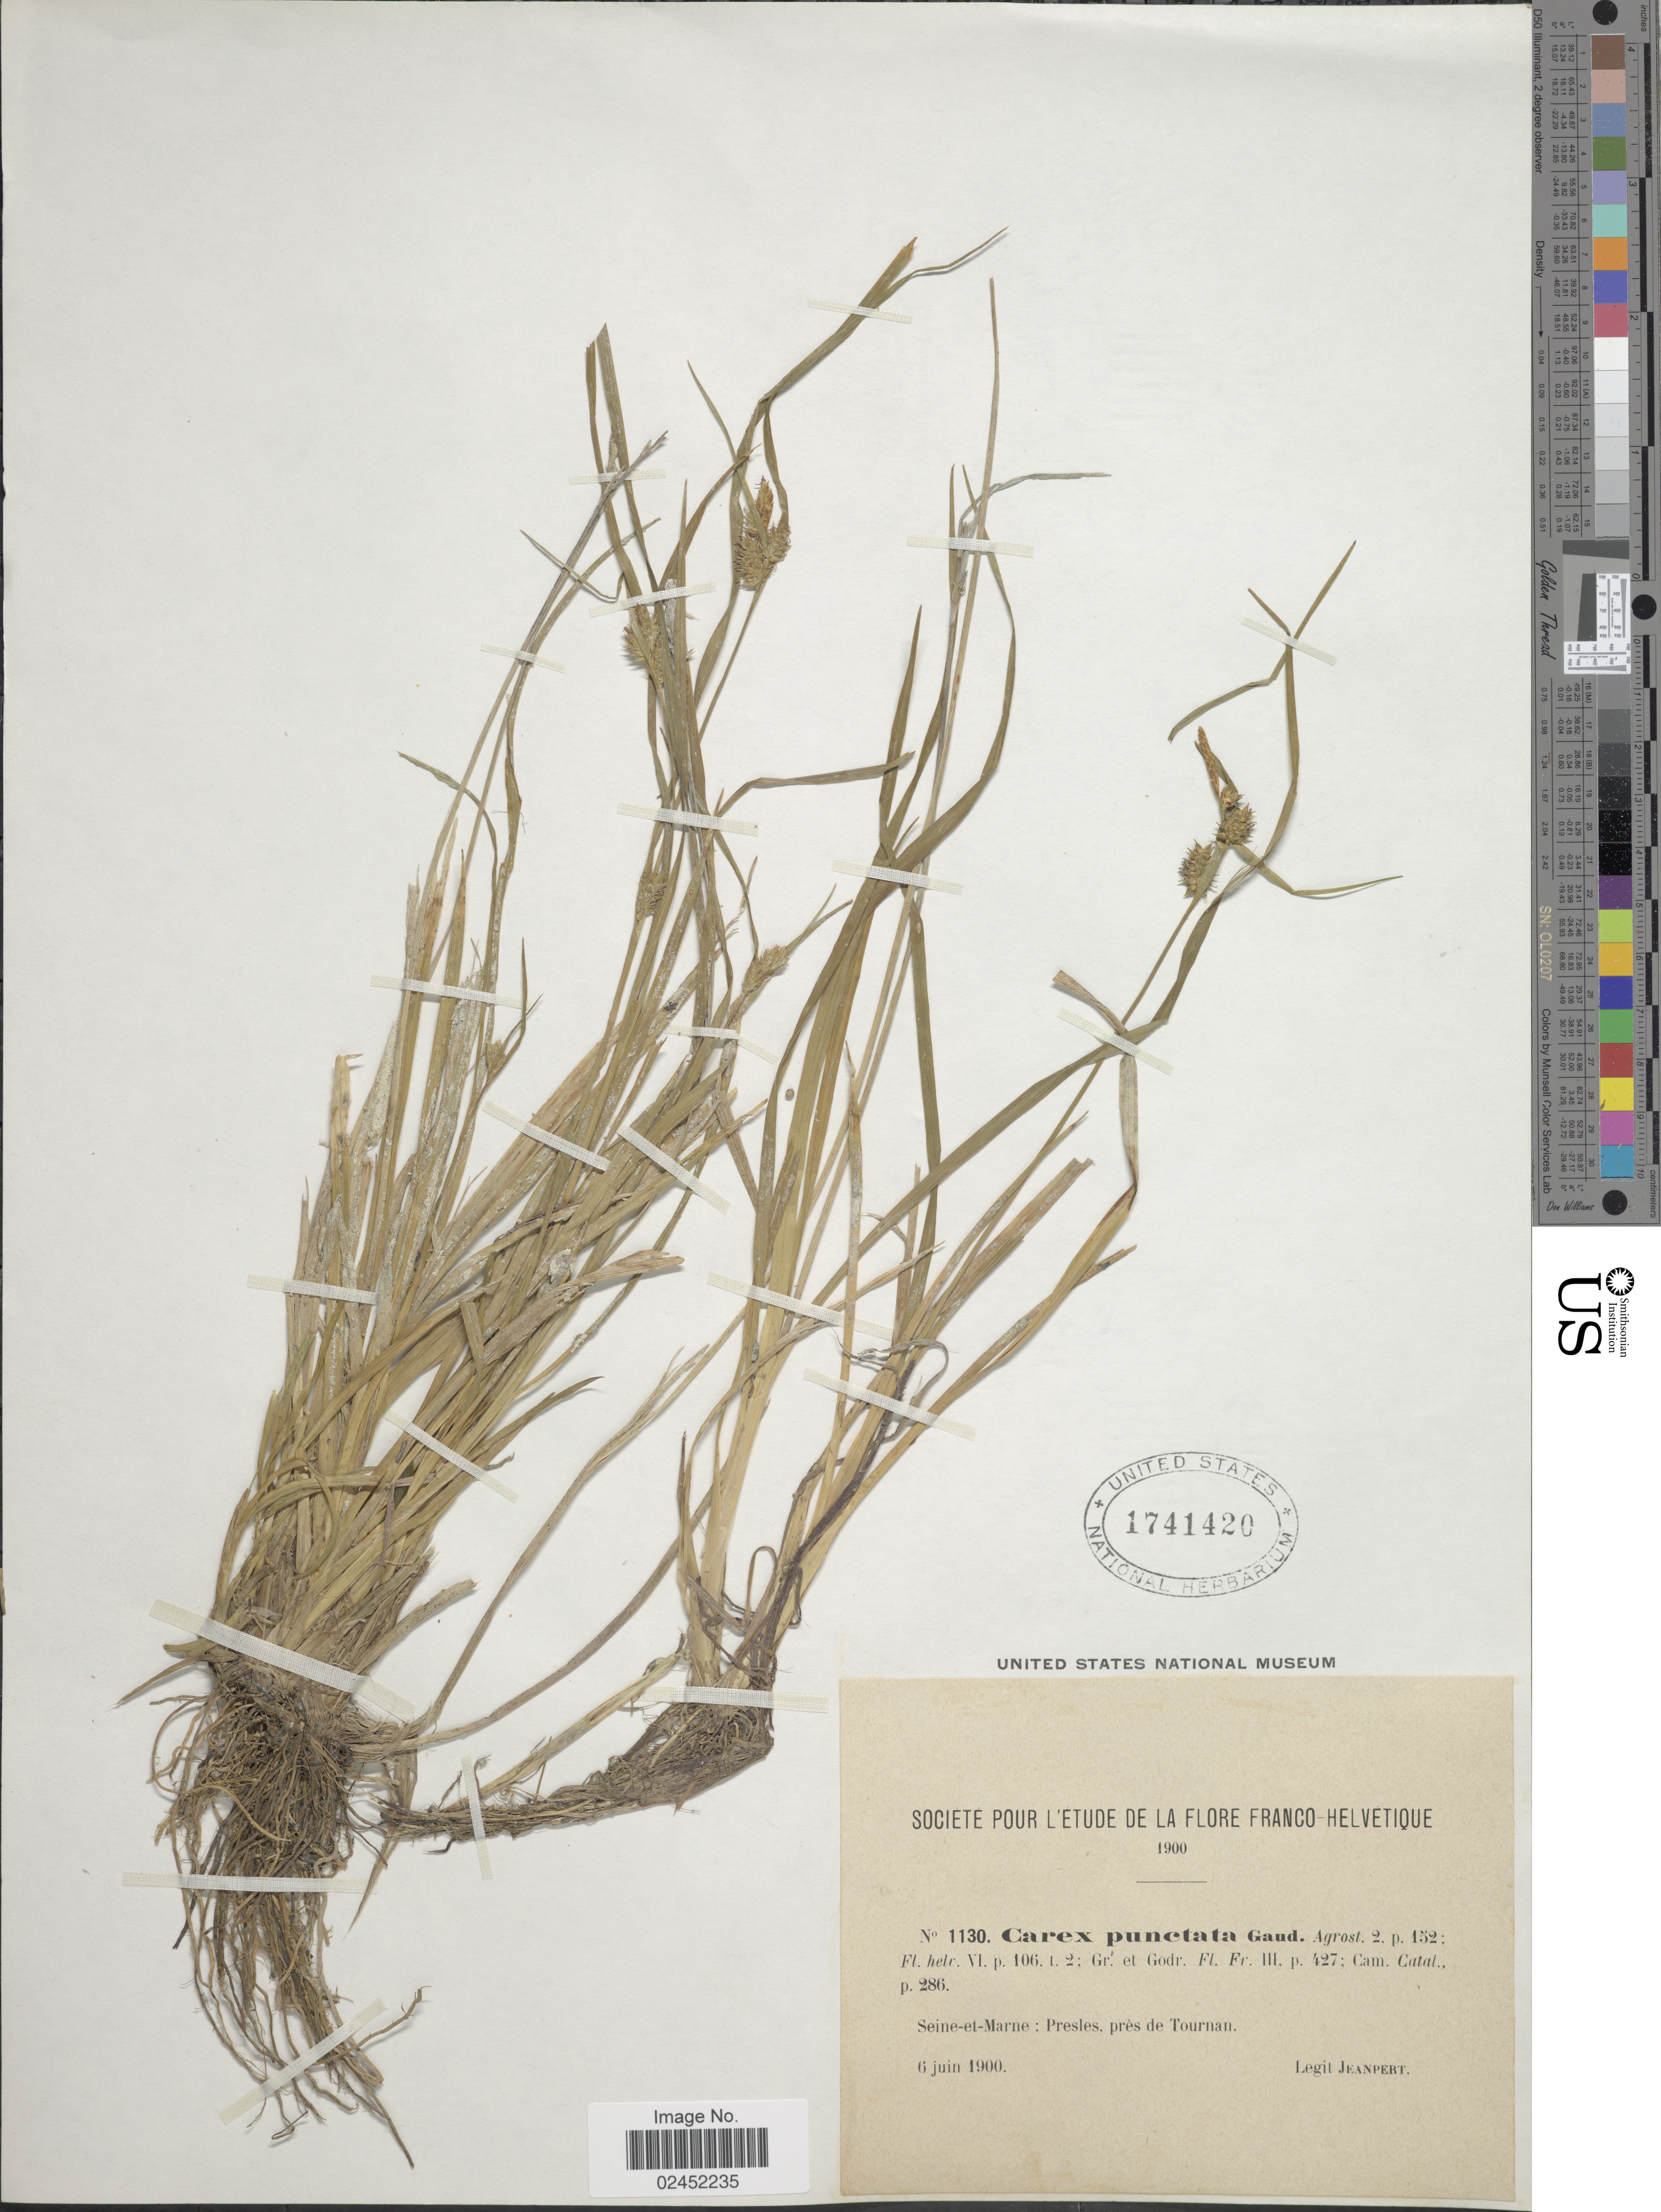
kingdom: Plantae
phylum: Tracheophyta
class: Liliopsida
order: Poales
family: Cyperaceae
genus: Carex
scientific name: Carex punctata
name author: Gaudin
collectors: Jeanpert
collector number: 1130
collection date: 1900-06-06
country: France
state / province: Île-de-France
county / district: Seine-et-Marne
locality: Societe pour L'Etude de la Flore Fraco-Helvetique, Seine-et-Marne: Presles, pres de Tournan.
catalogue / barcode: US 1741420